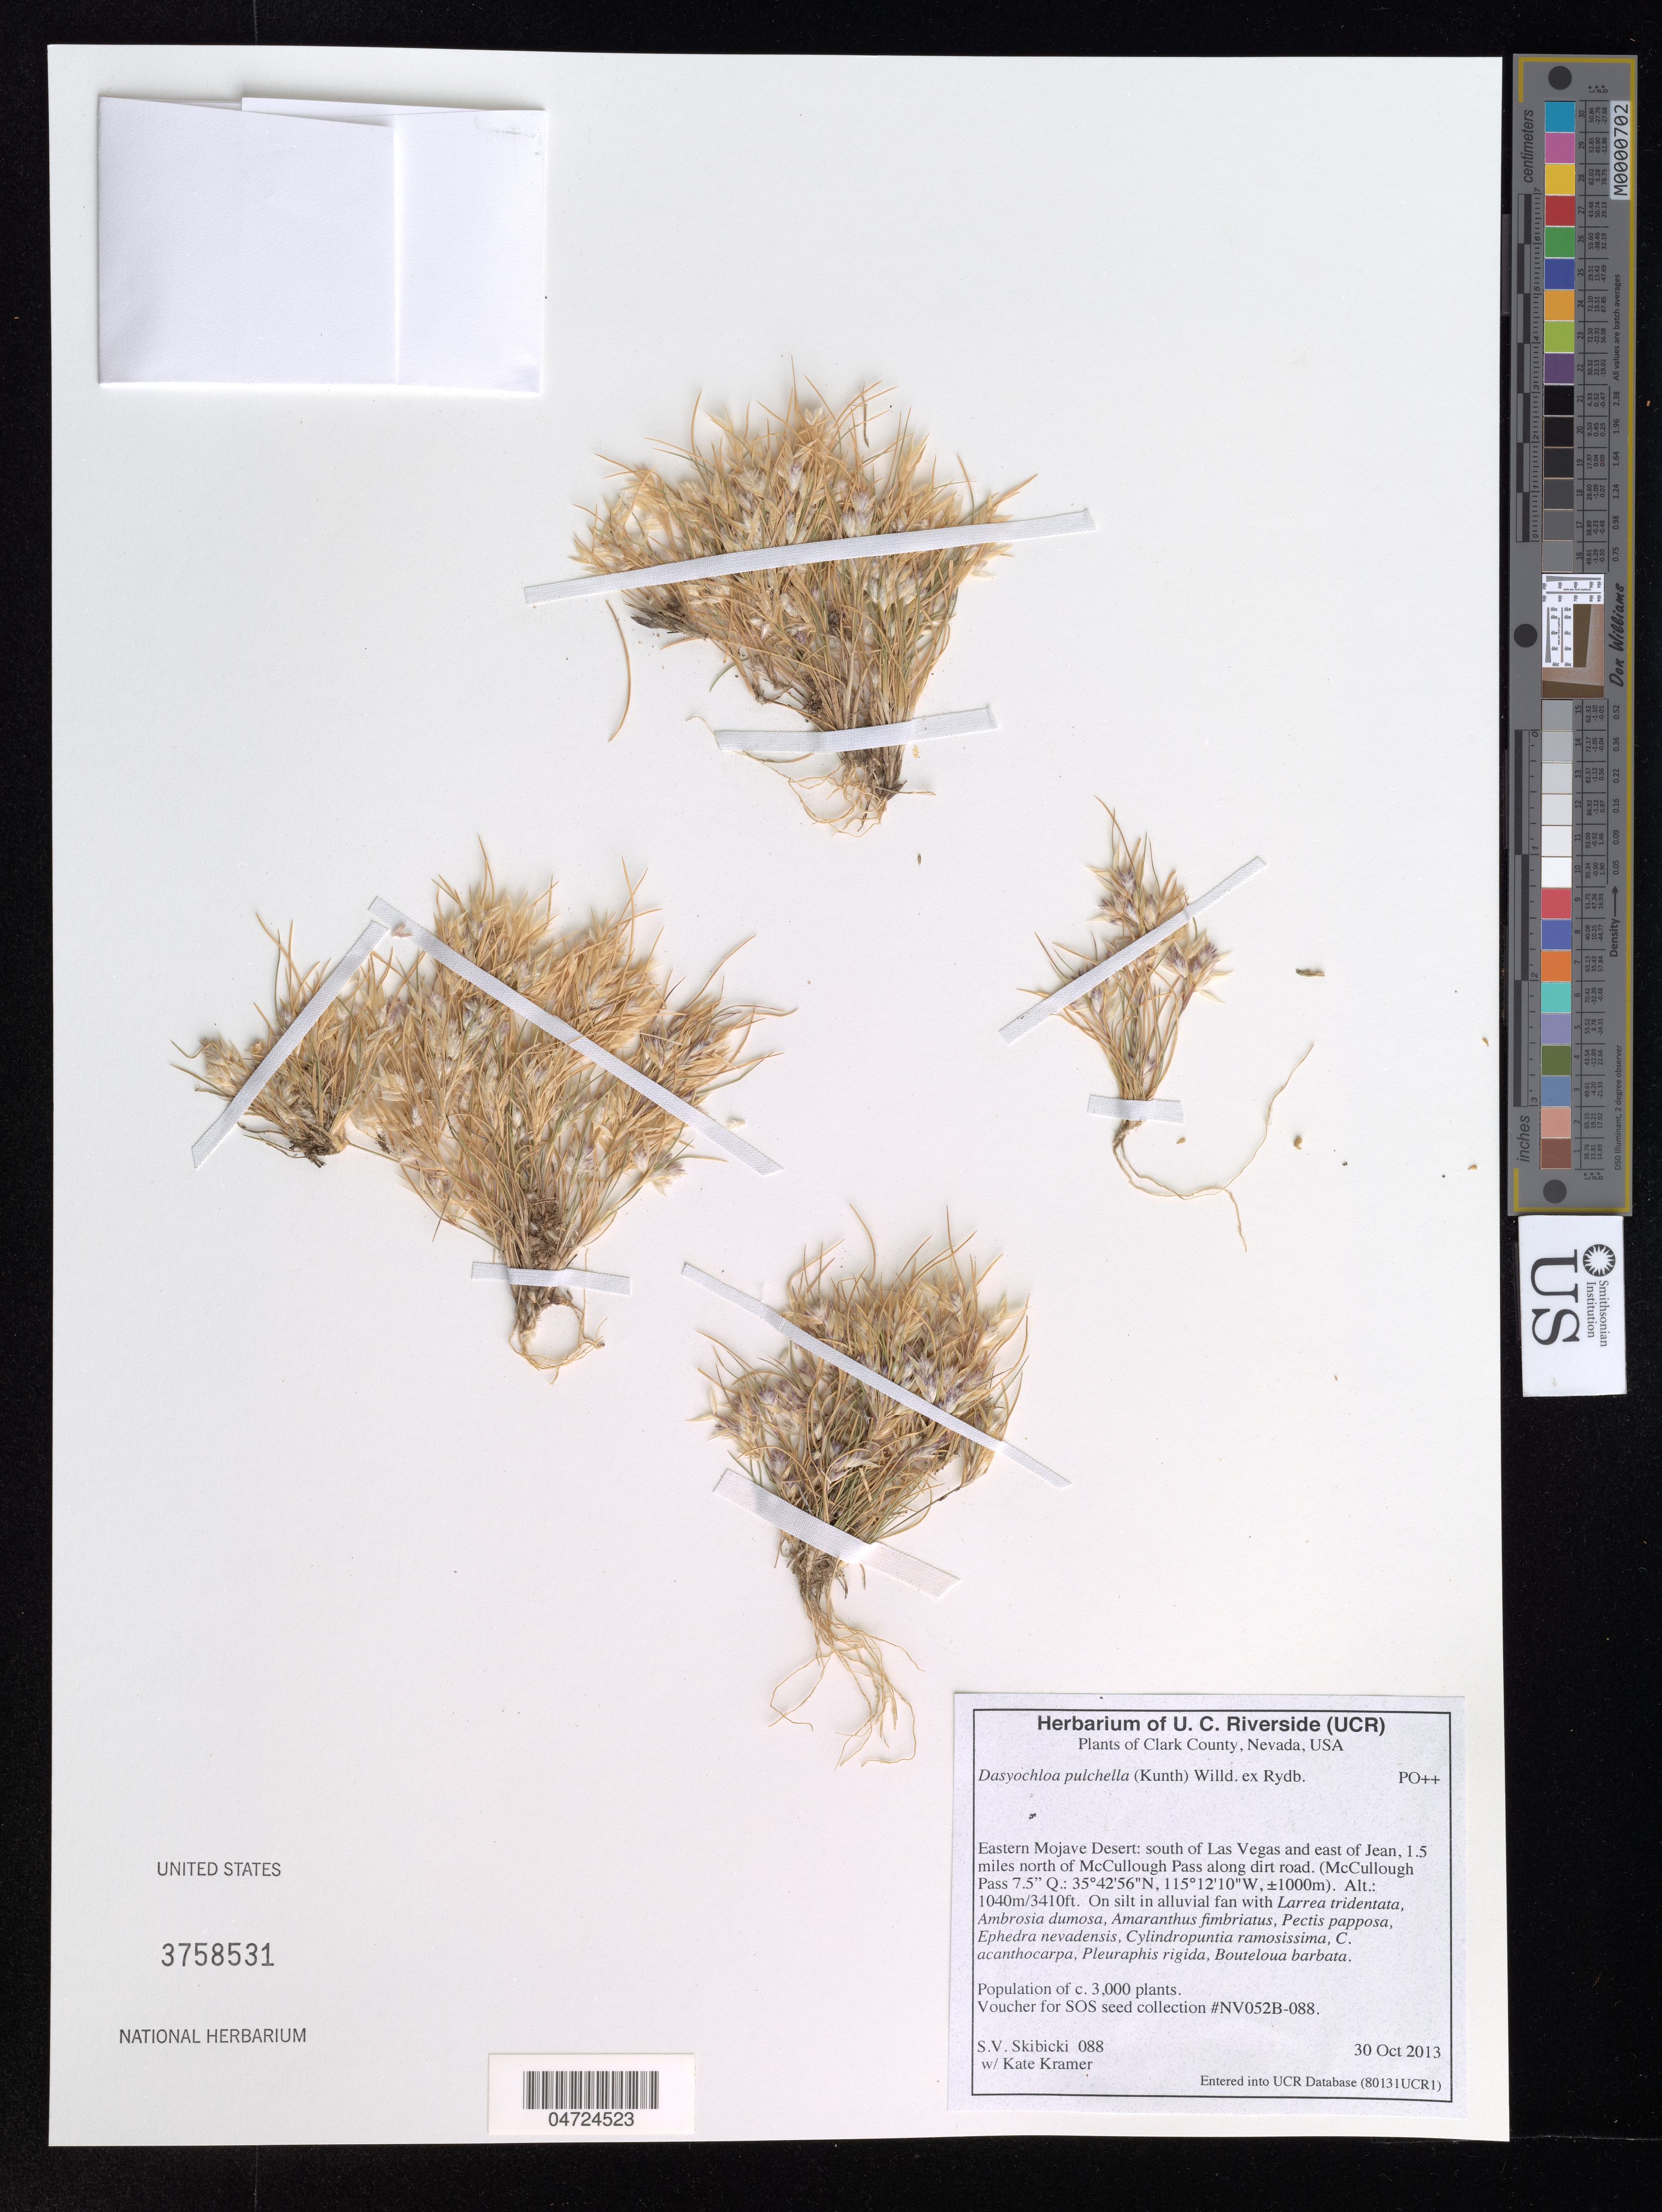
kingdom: Plantae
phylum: Tracheophyta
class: Liliopsida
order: Poales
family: Poaceae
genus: Dasyochloa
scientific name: Dasyochloa pulchella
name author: (Kunth) Willd. ex Rydb.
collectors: S. Skibicki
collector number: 088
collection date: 2013-10-30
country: United States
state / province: Nevada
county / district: Clark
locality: Clark County. Eastern Mojave Desert: south of Las Vegas and east of Jean, 1.5 miles north of McCullough Pass along dirt road. (McCullough Pass 7.5" Q.).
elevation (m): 1040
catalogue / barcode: US 3758531